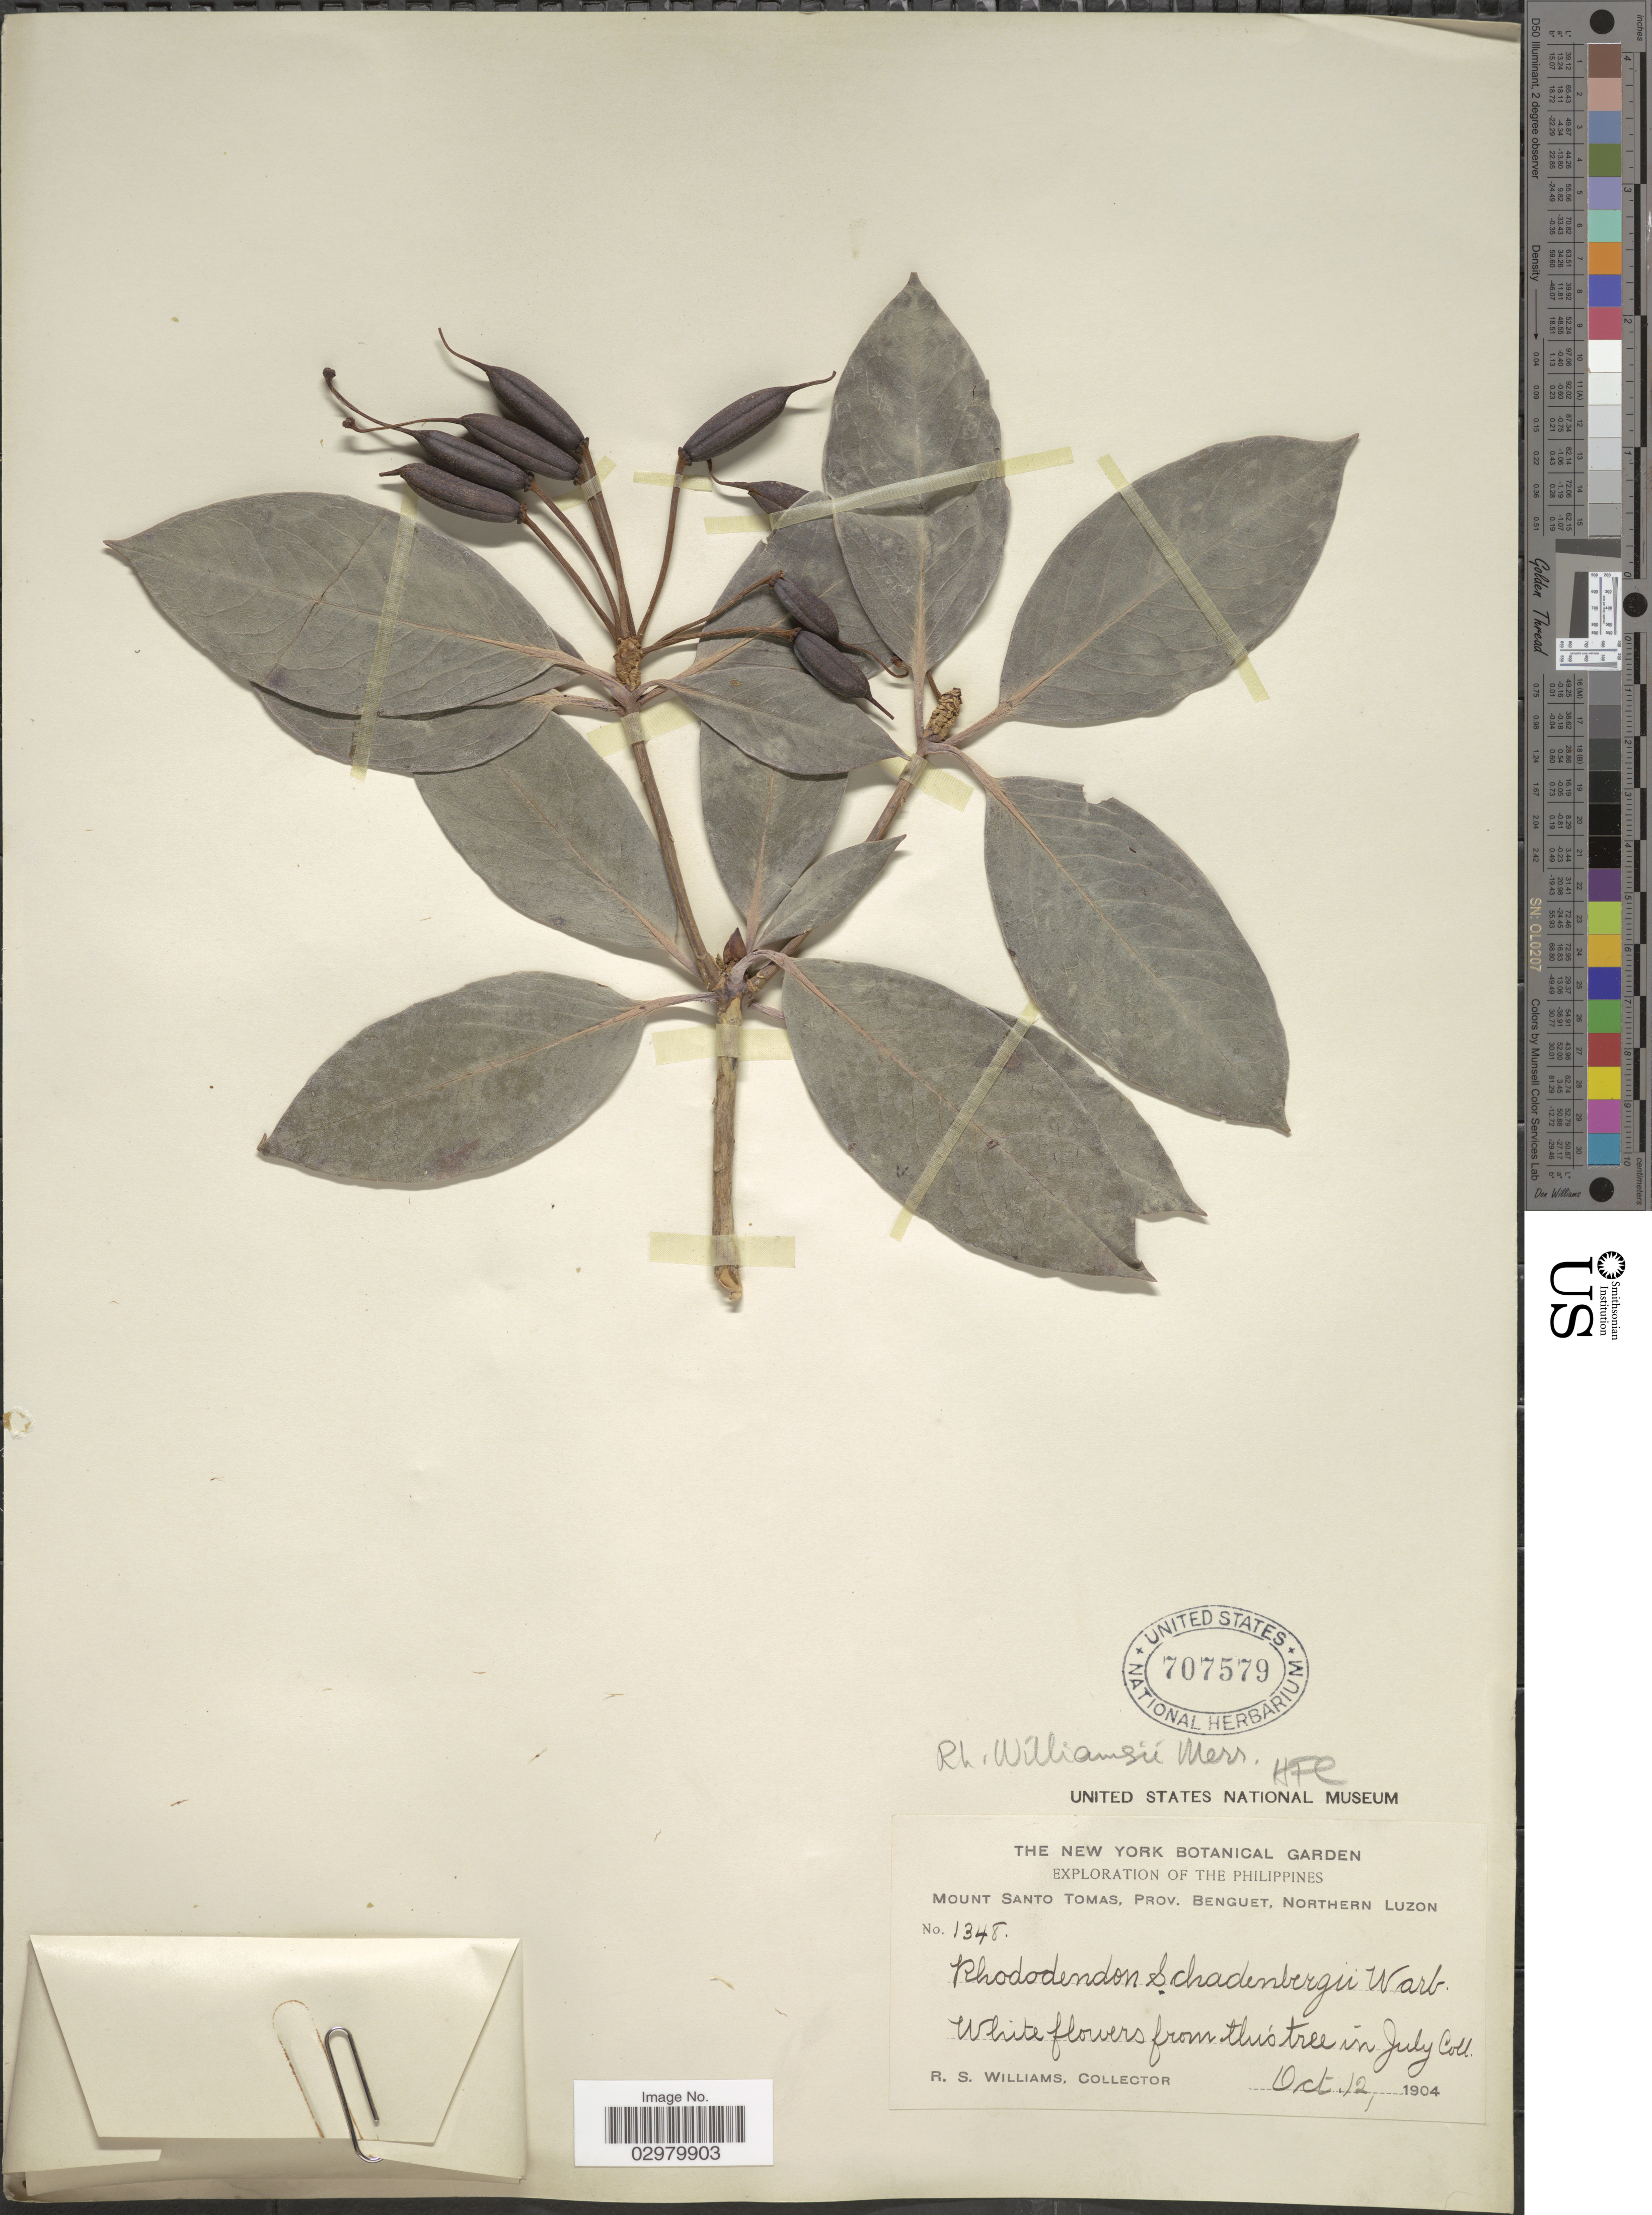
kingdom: Plantae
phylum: Tracheophyta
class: Magnoliopsida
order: Ericales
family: Ericaceae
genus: Rhododendron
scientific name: Rhododendron williamsii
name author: Merr. ex H.F. Copel.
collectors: R. S. Williams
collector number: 1348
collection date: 1904-10-12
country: Philippines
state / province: Cordillera (Administrative Region)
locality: Mount Santo Tomas, Prov. Benguet, Northern Luzon.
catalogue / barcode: US 707579